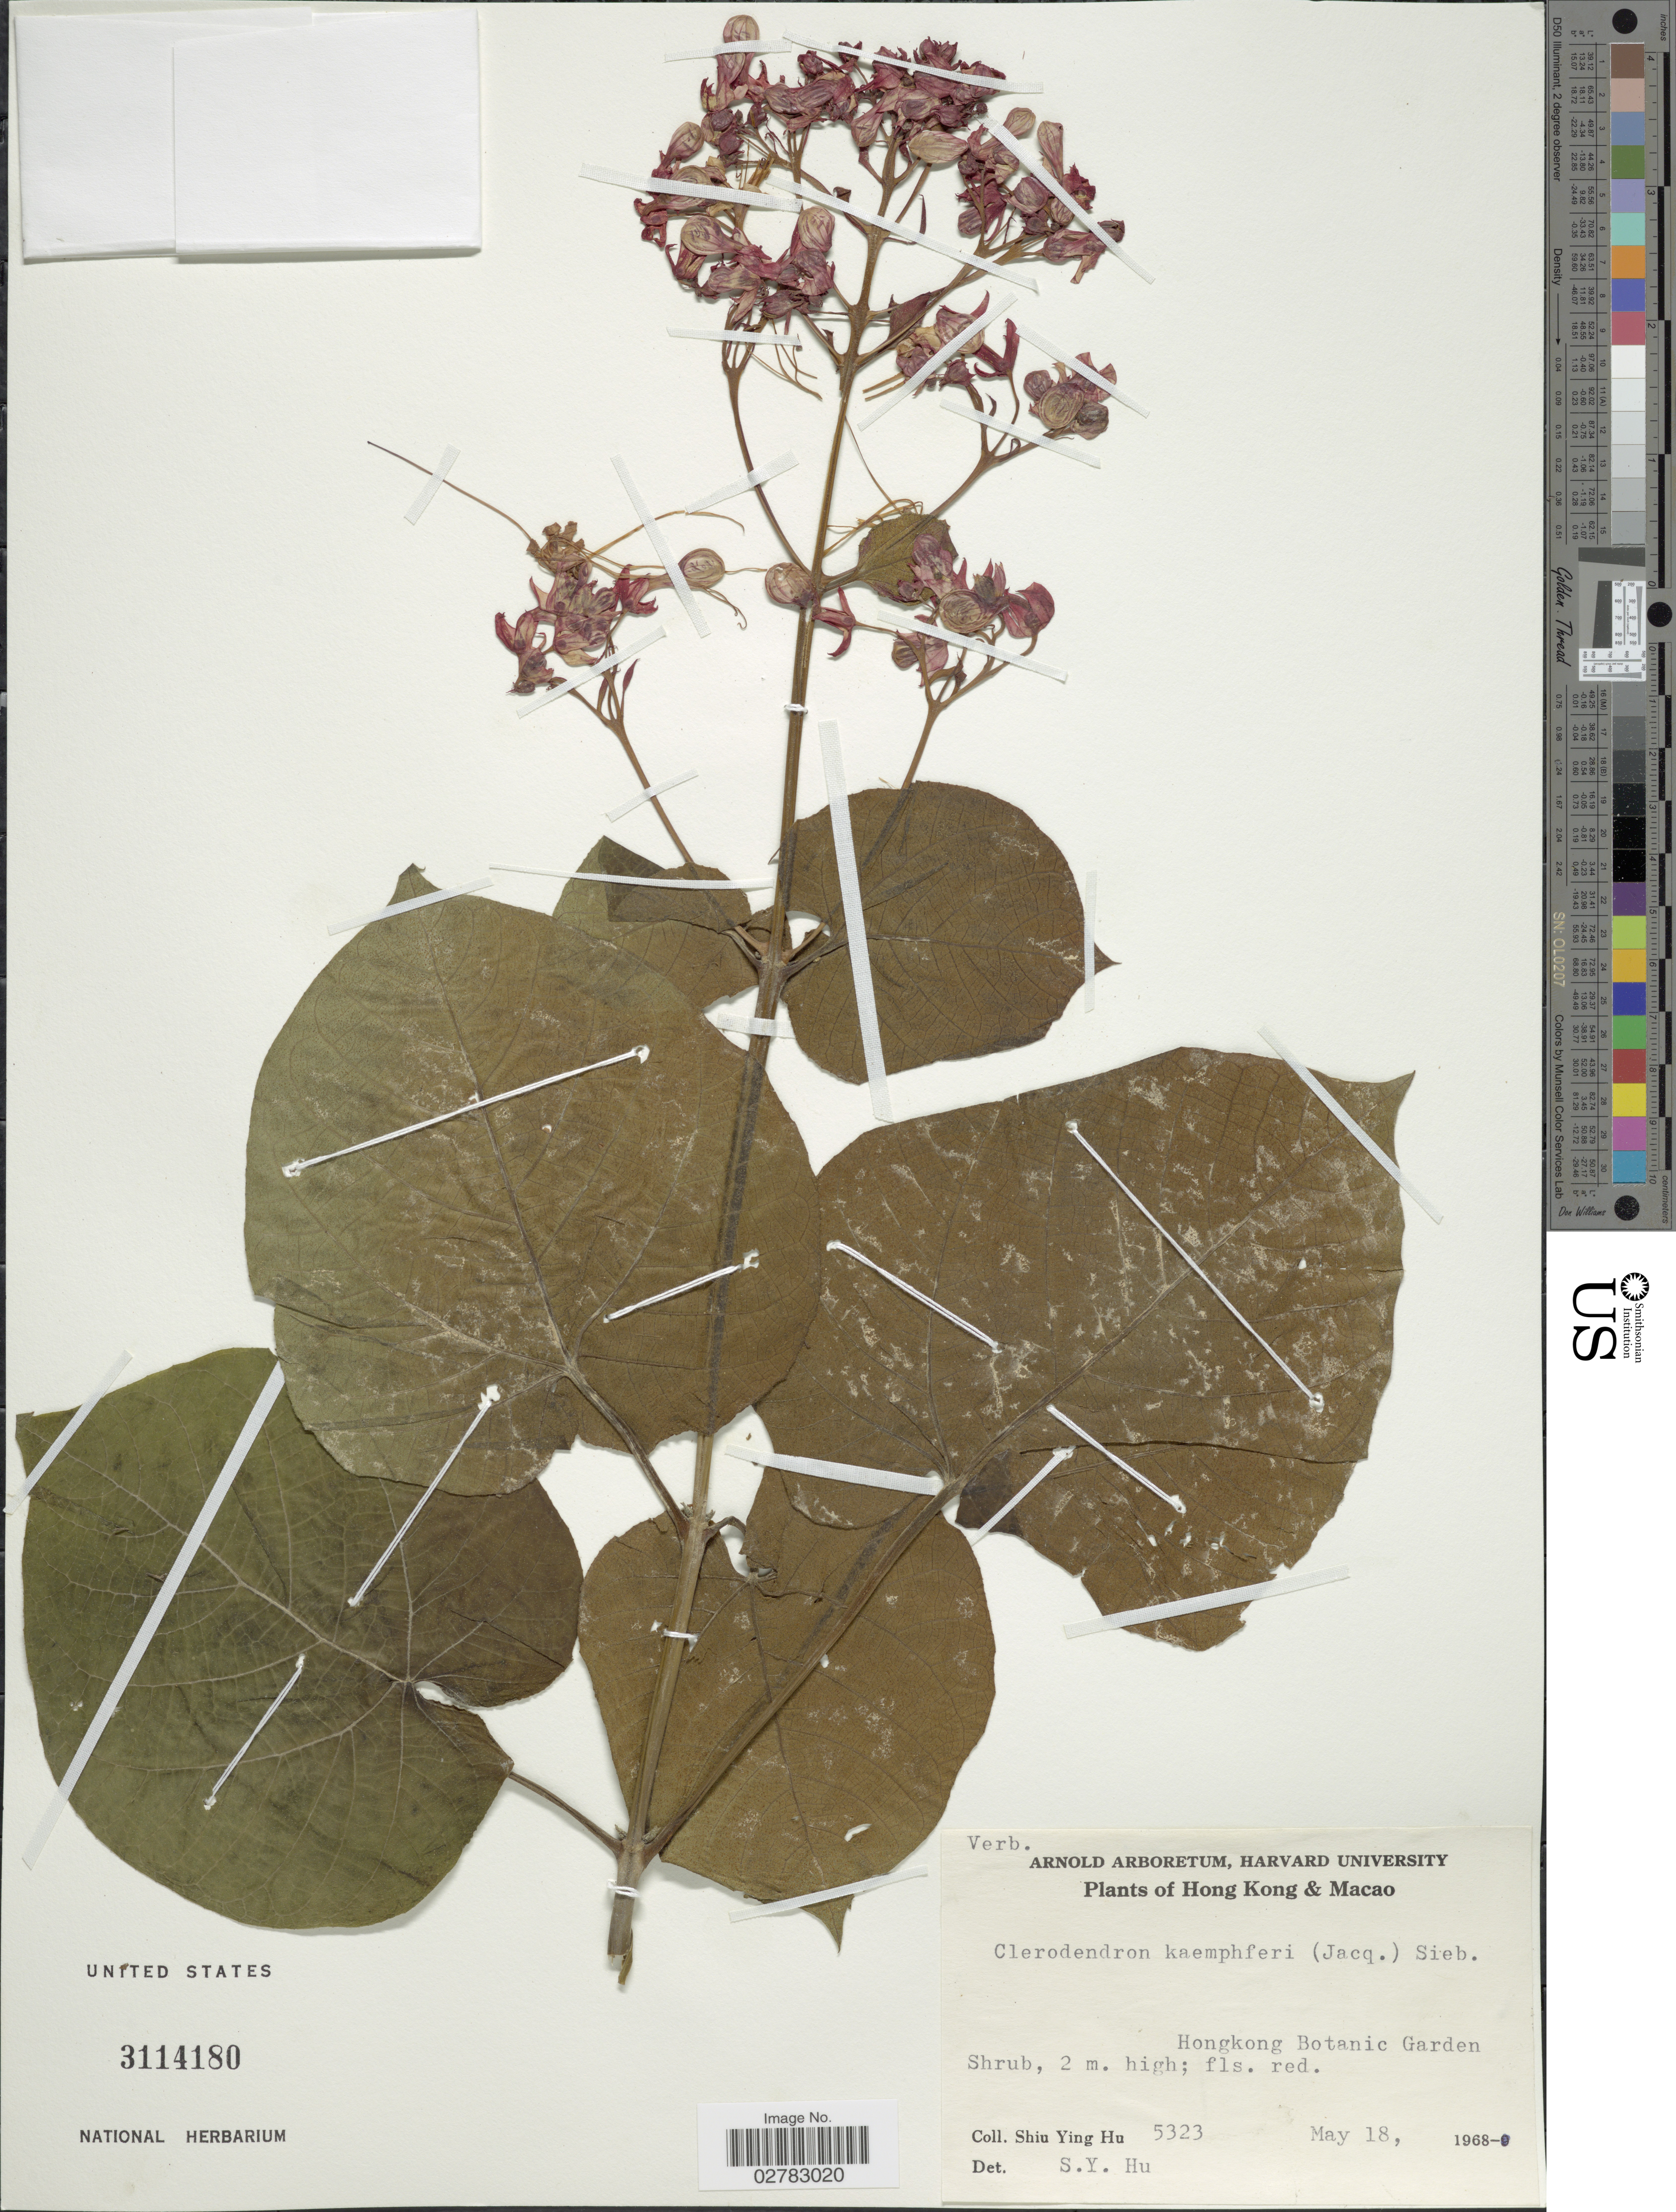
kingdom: Plantae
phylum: Tracheophyta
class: Magnoliopsida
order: Lamiales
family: Lamiaceae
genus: Clerodendrum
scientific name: Clerodendrum kaempferi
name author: (Jacq.) Siebold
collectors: S. Y. Hu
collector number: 5323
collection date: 1968-05-18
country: China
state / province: Hong Kong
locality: Hongkong Botanic Garden.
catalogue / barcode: US 3114180